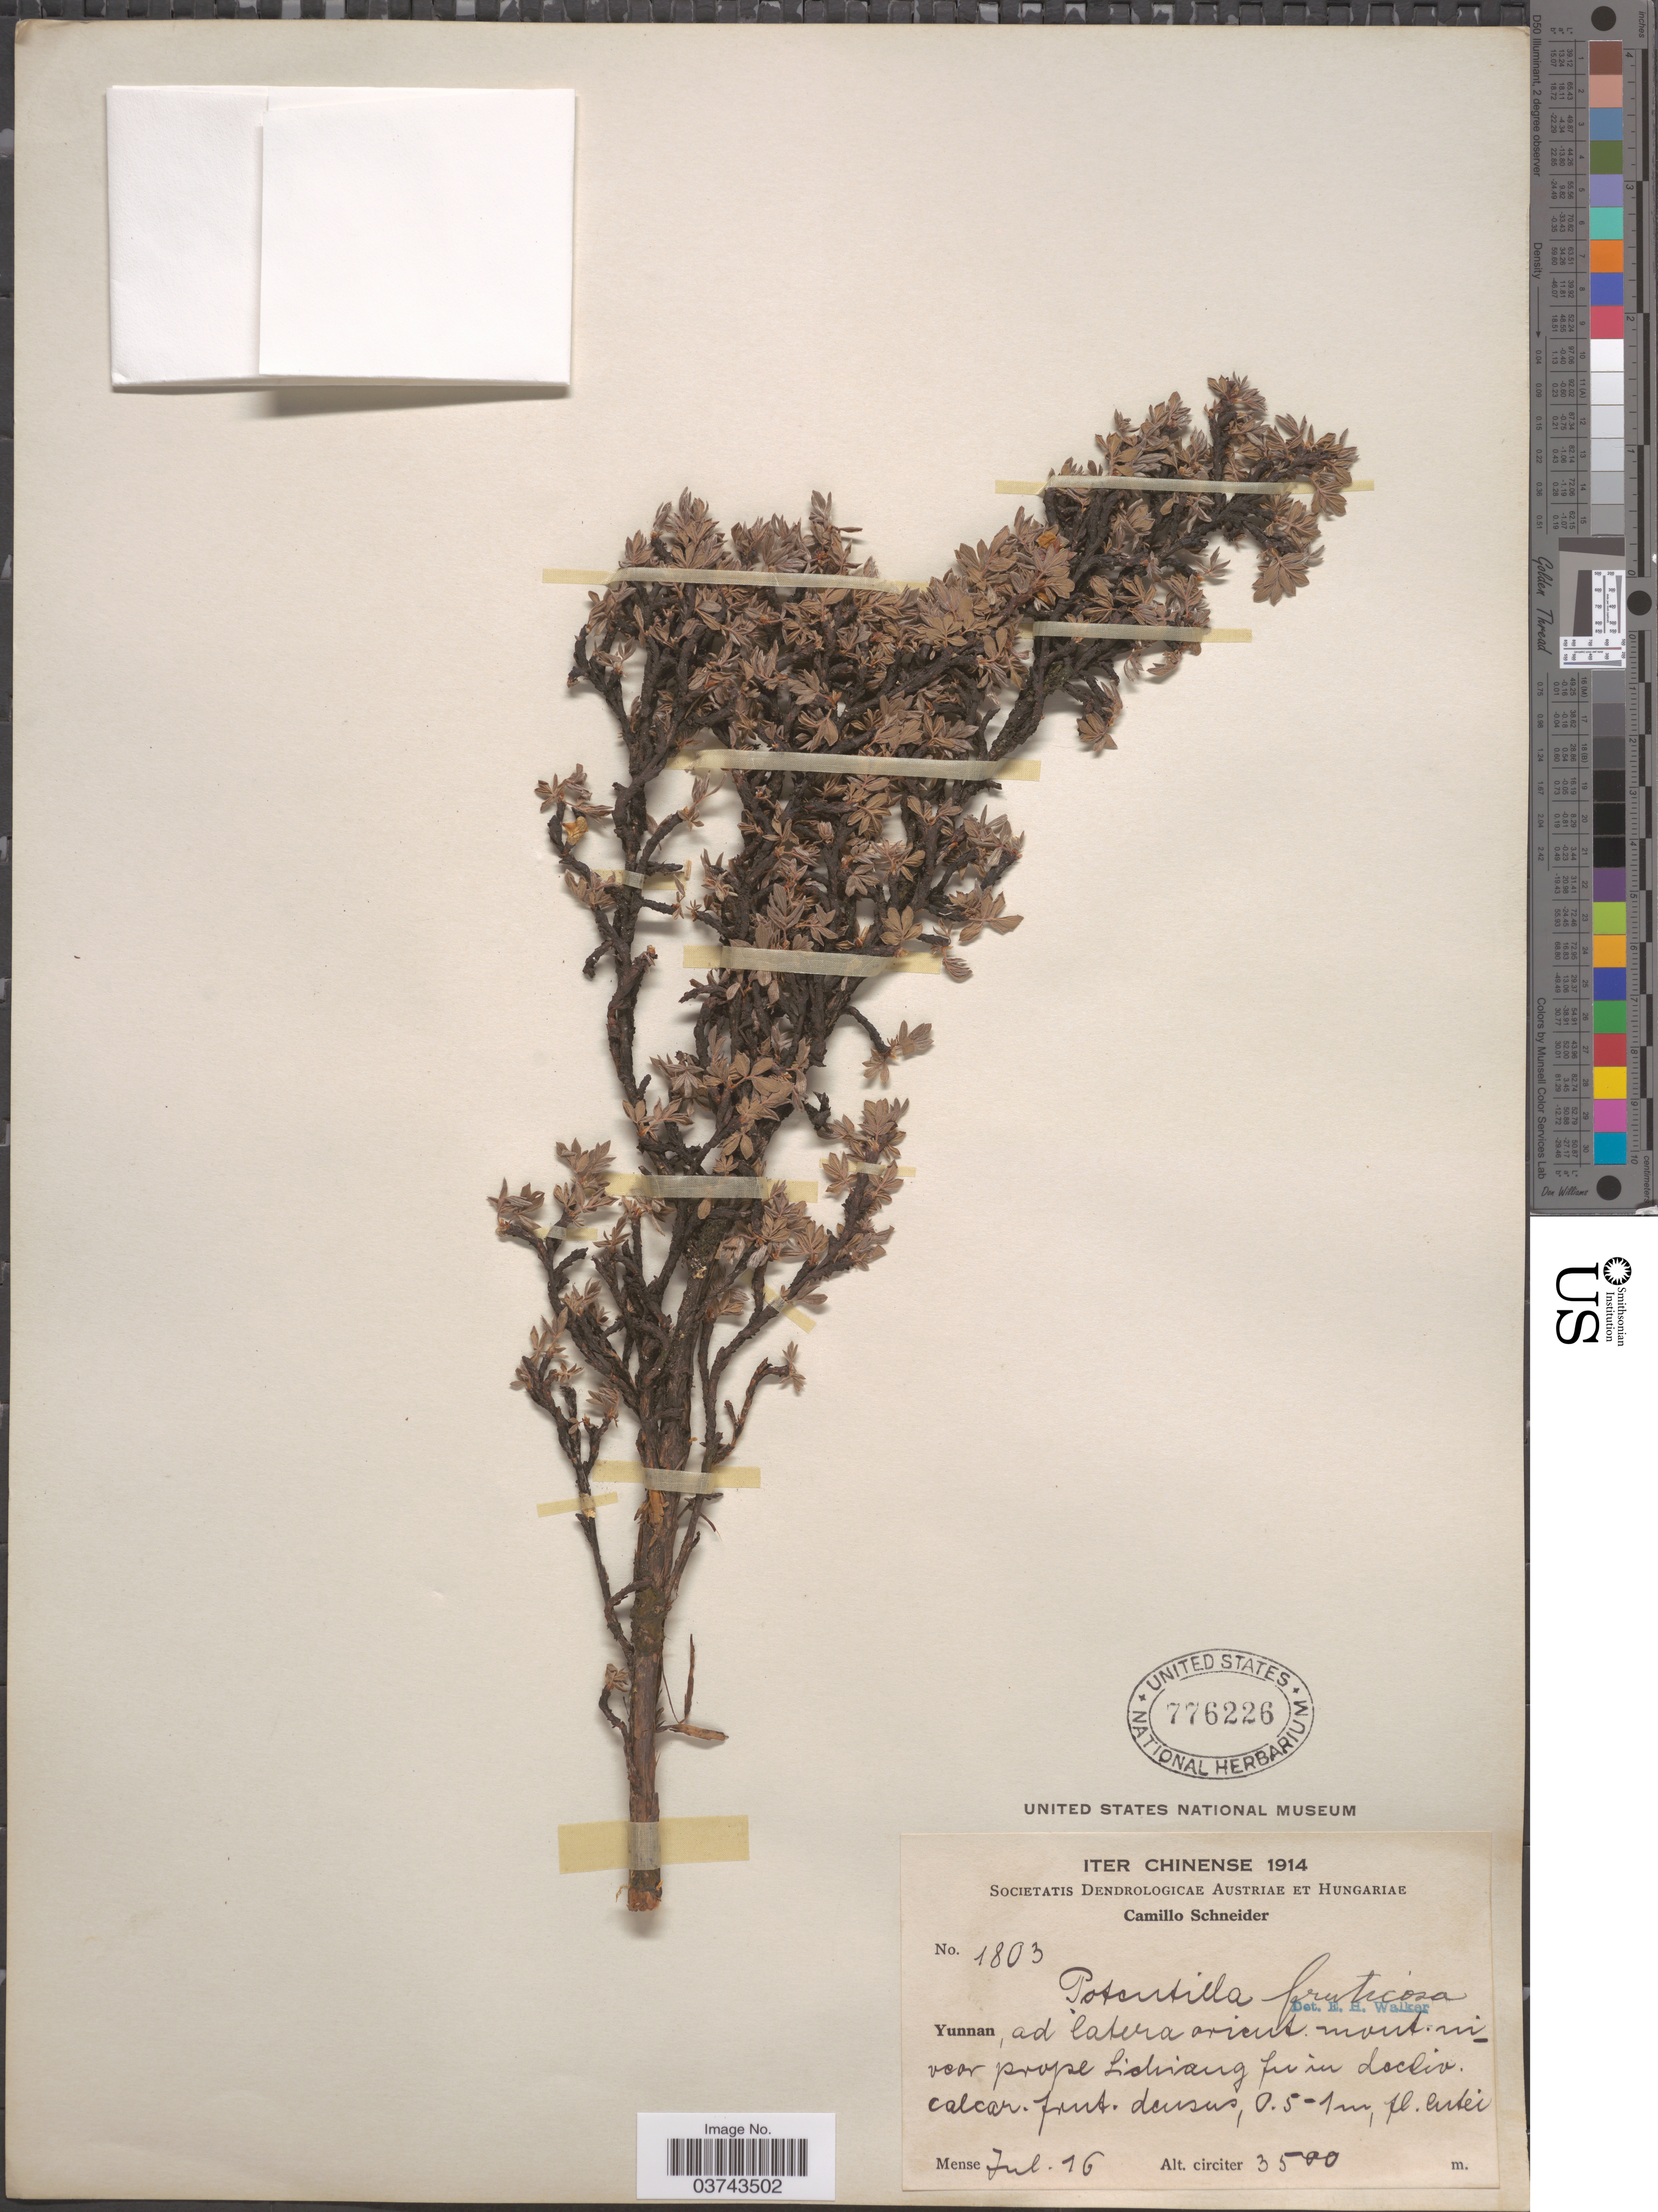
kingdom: Plantae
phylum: Tracheophyta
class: Magnoliopsida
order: Rosales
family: Rosaceae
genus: Dasiphora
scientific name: Dasiphora fruticosa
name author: (L.) Rydb.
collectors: C. K. Schneider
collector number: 1803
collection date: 1914-07-16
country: China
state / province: Yunnan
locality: Prope Lichiang.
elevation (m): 3500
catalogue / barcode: US 776226